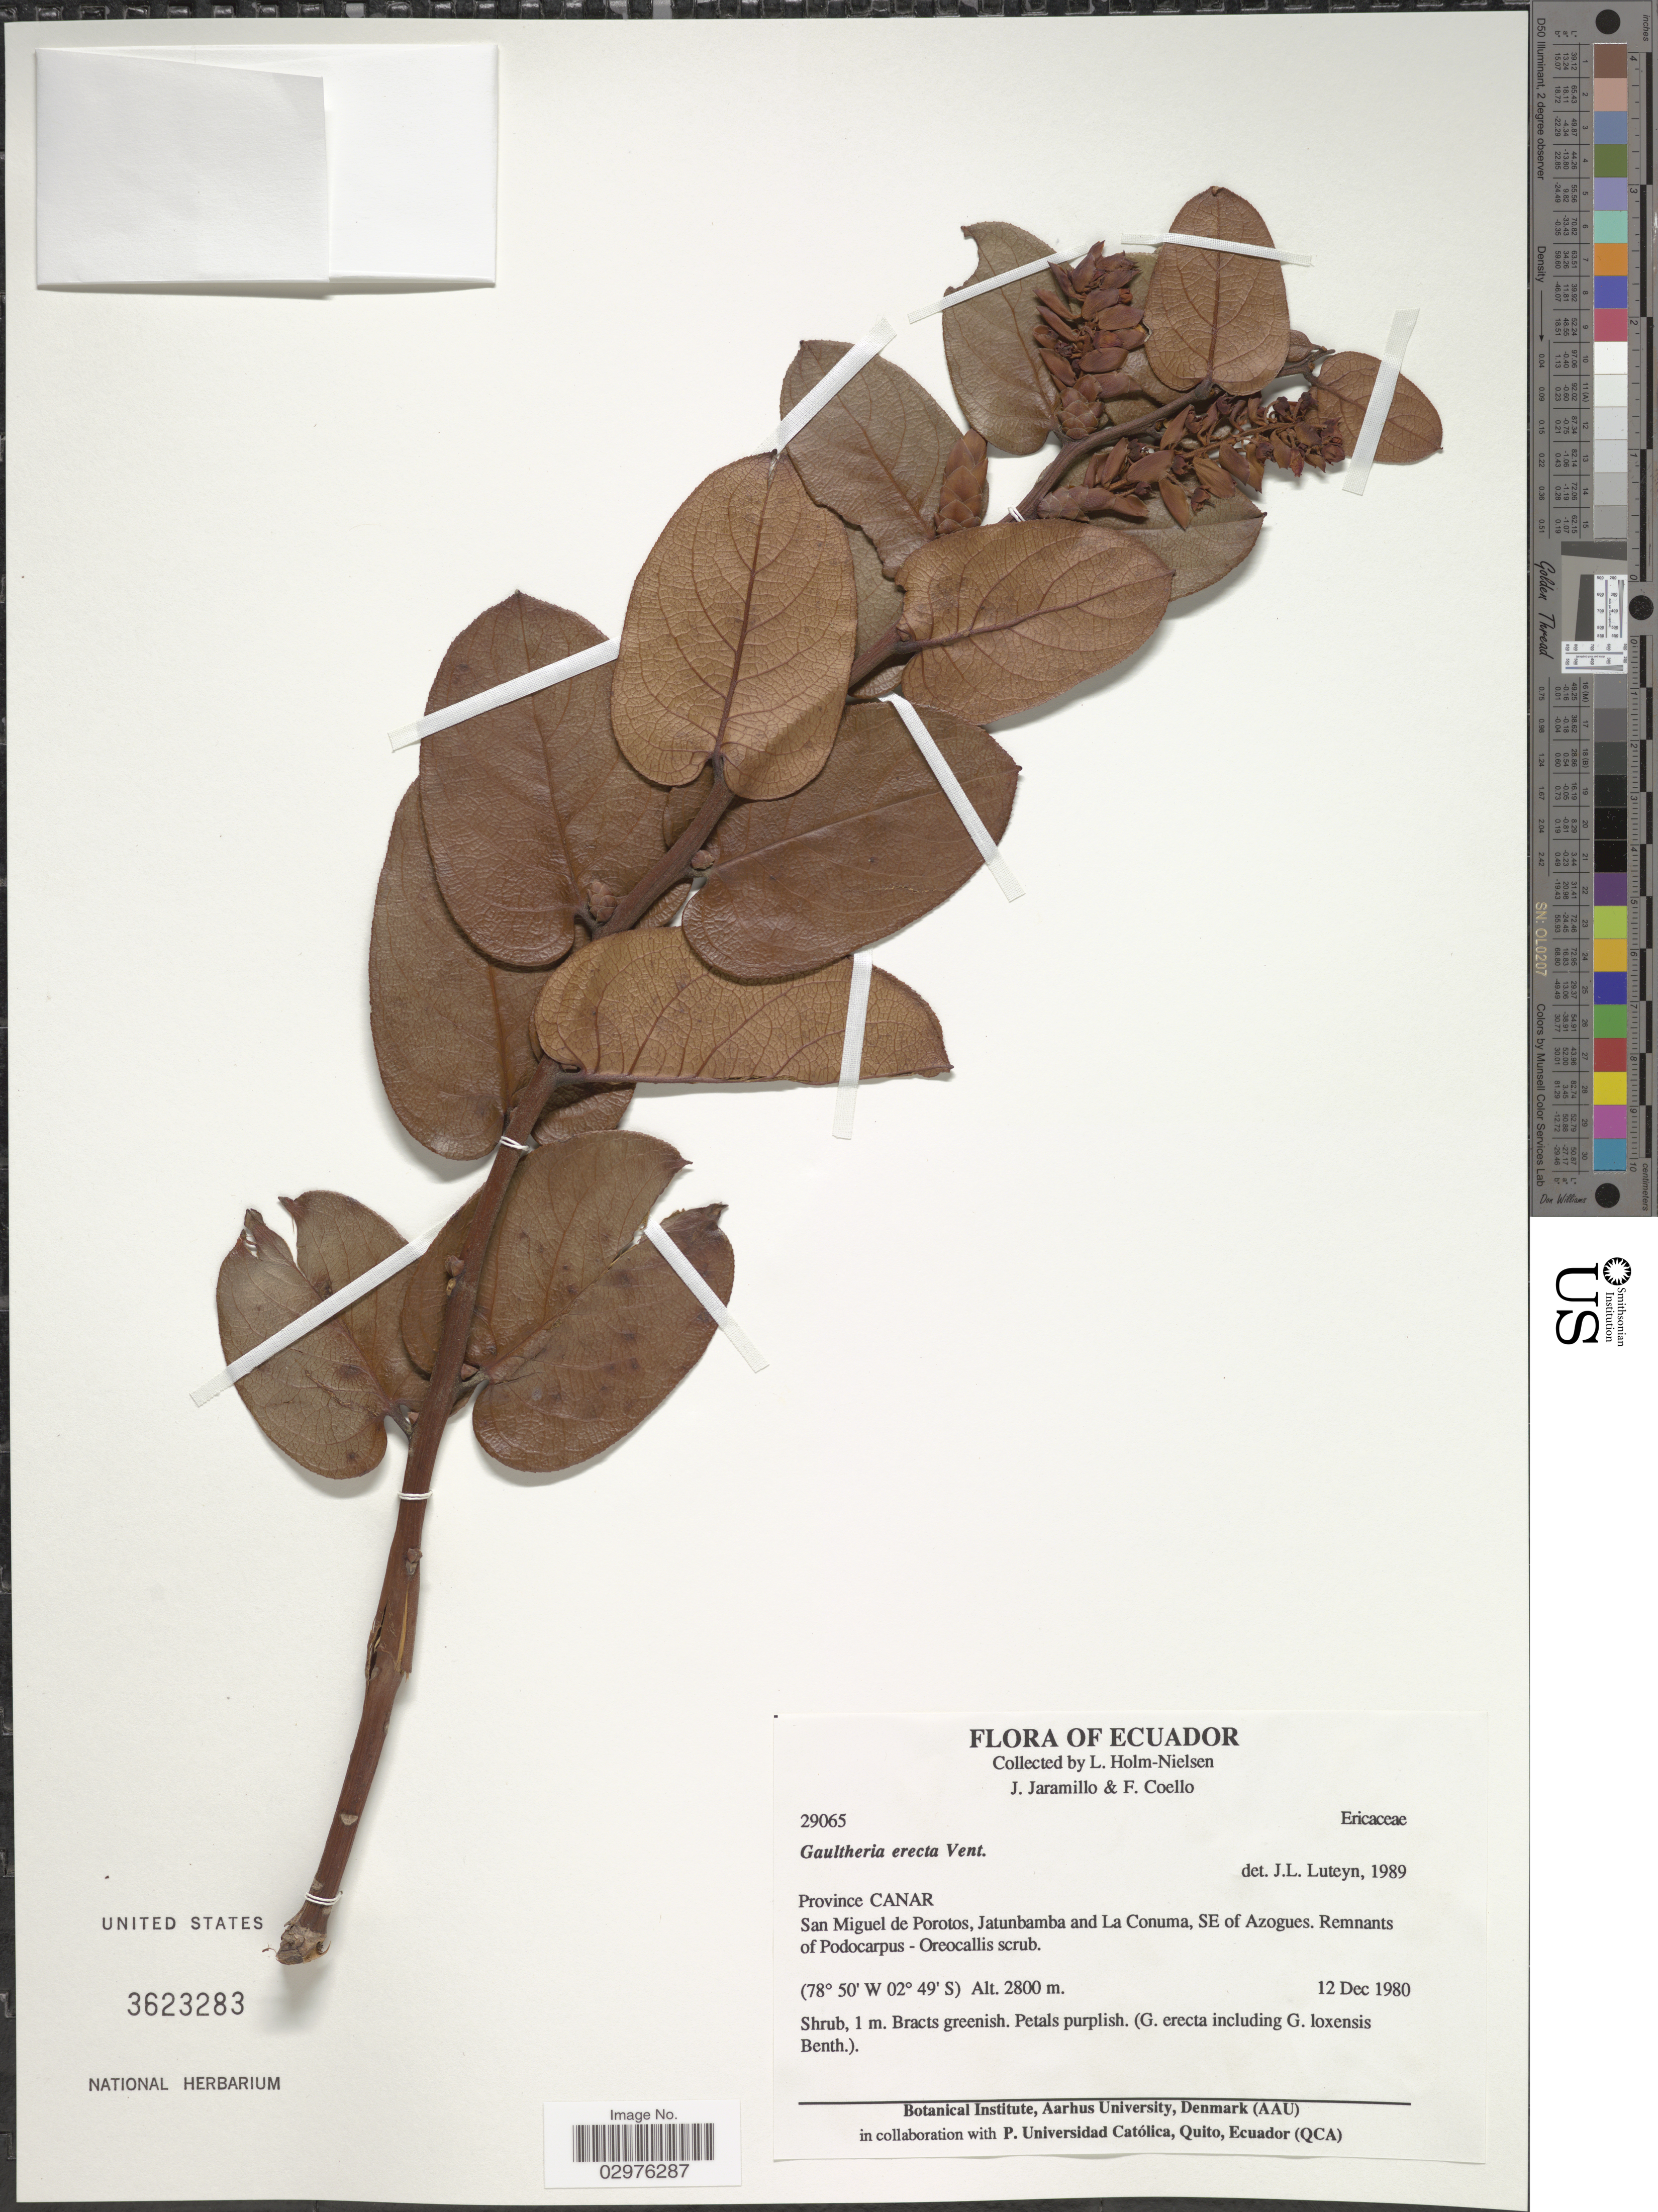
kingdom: Plantae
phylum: Tracheophyta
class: Magnoliopsida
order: Ericales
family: Ericaceae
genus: Gaultheria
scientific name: Gaultheria erecta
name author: Vent.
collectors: L. Holm-Nielsen, J. Jaramillo & F. Coello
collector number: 29065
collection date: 1980-12-12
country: Ecuador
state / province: Cañar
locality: Province Canar. San Miguel de Porotos, Jatunbamba and La Conuma, SE of Azogues.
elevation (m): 2800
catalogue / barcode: US 3623283